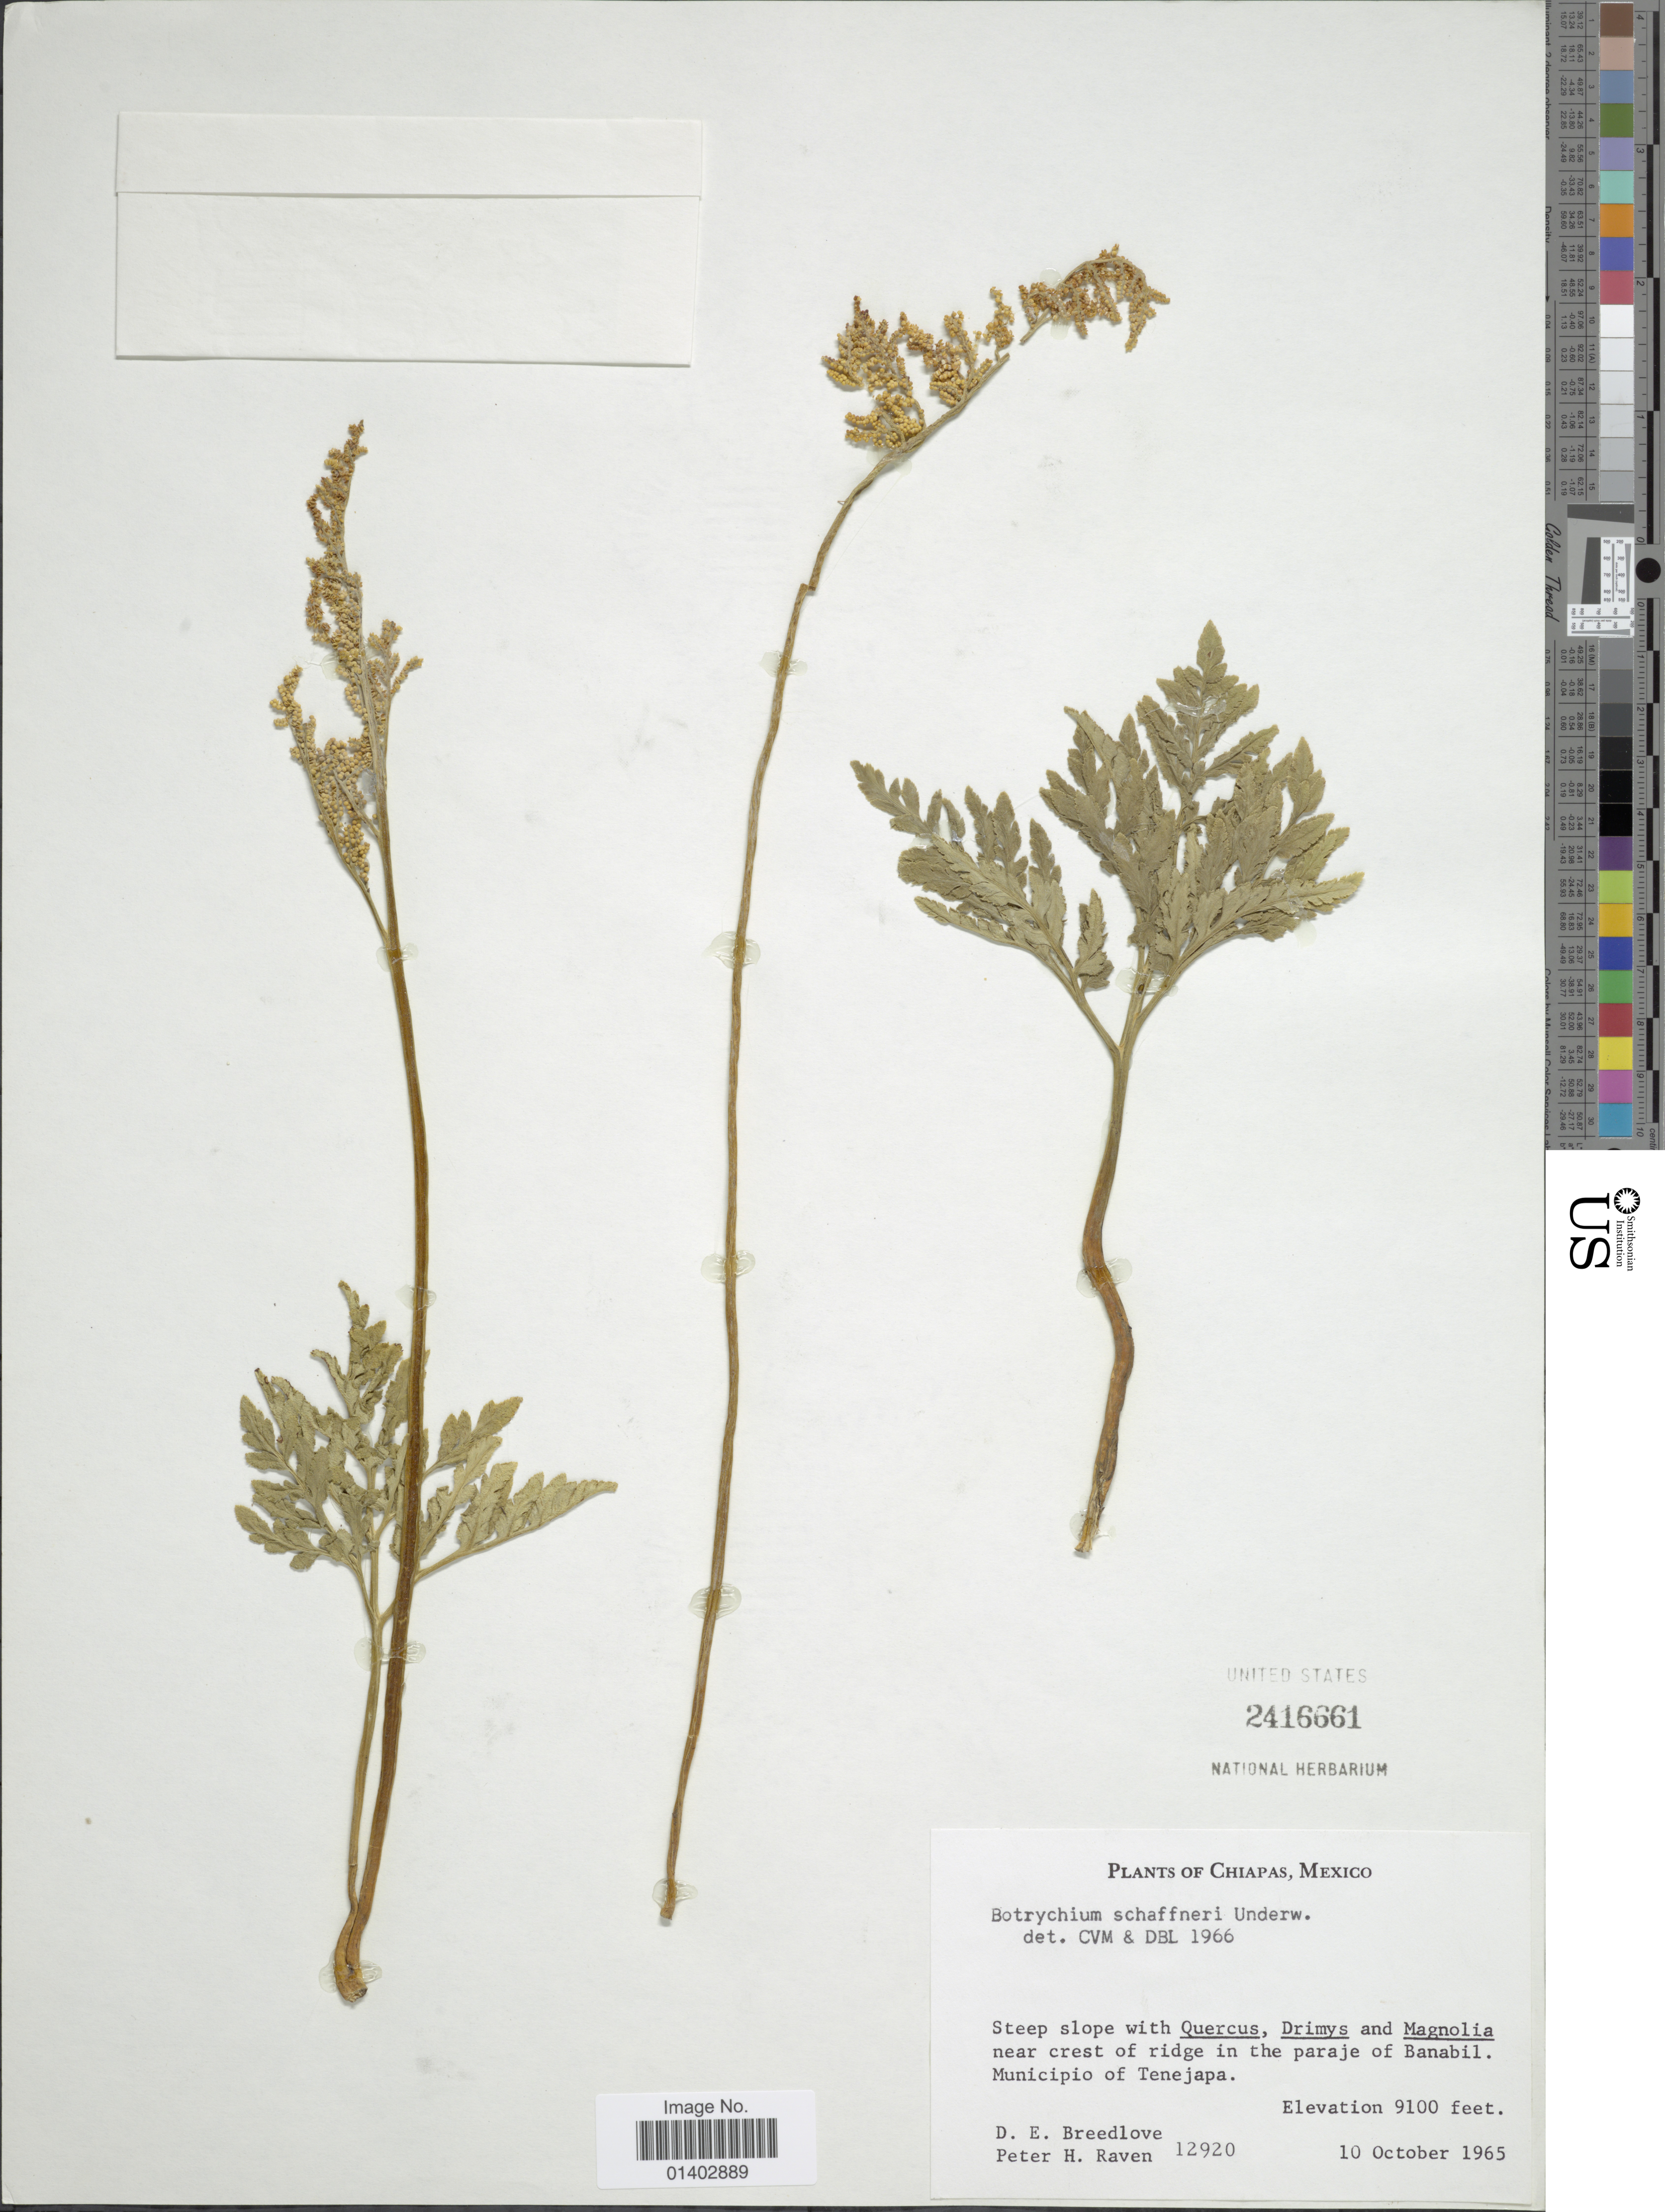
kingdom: Plantae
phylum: Tracheophyta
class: Polypodiopsida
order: Ophioglossales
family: Ophioglossaceae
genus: Botrychium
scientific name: Botrychium schaffneri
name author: Underw.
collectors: D. E. Breedlove & P. H. Raven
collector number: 12920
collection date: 1965-10-10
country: Mexico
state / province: Chiapas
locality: Near crest of ridge in the paraje of Banabil, Municipio of Tenejapa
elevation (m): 2774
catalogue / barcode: US 2416661